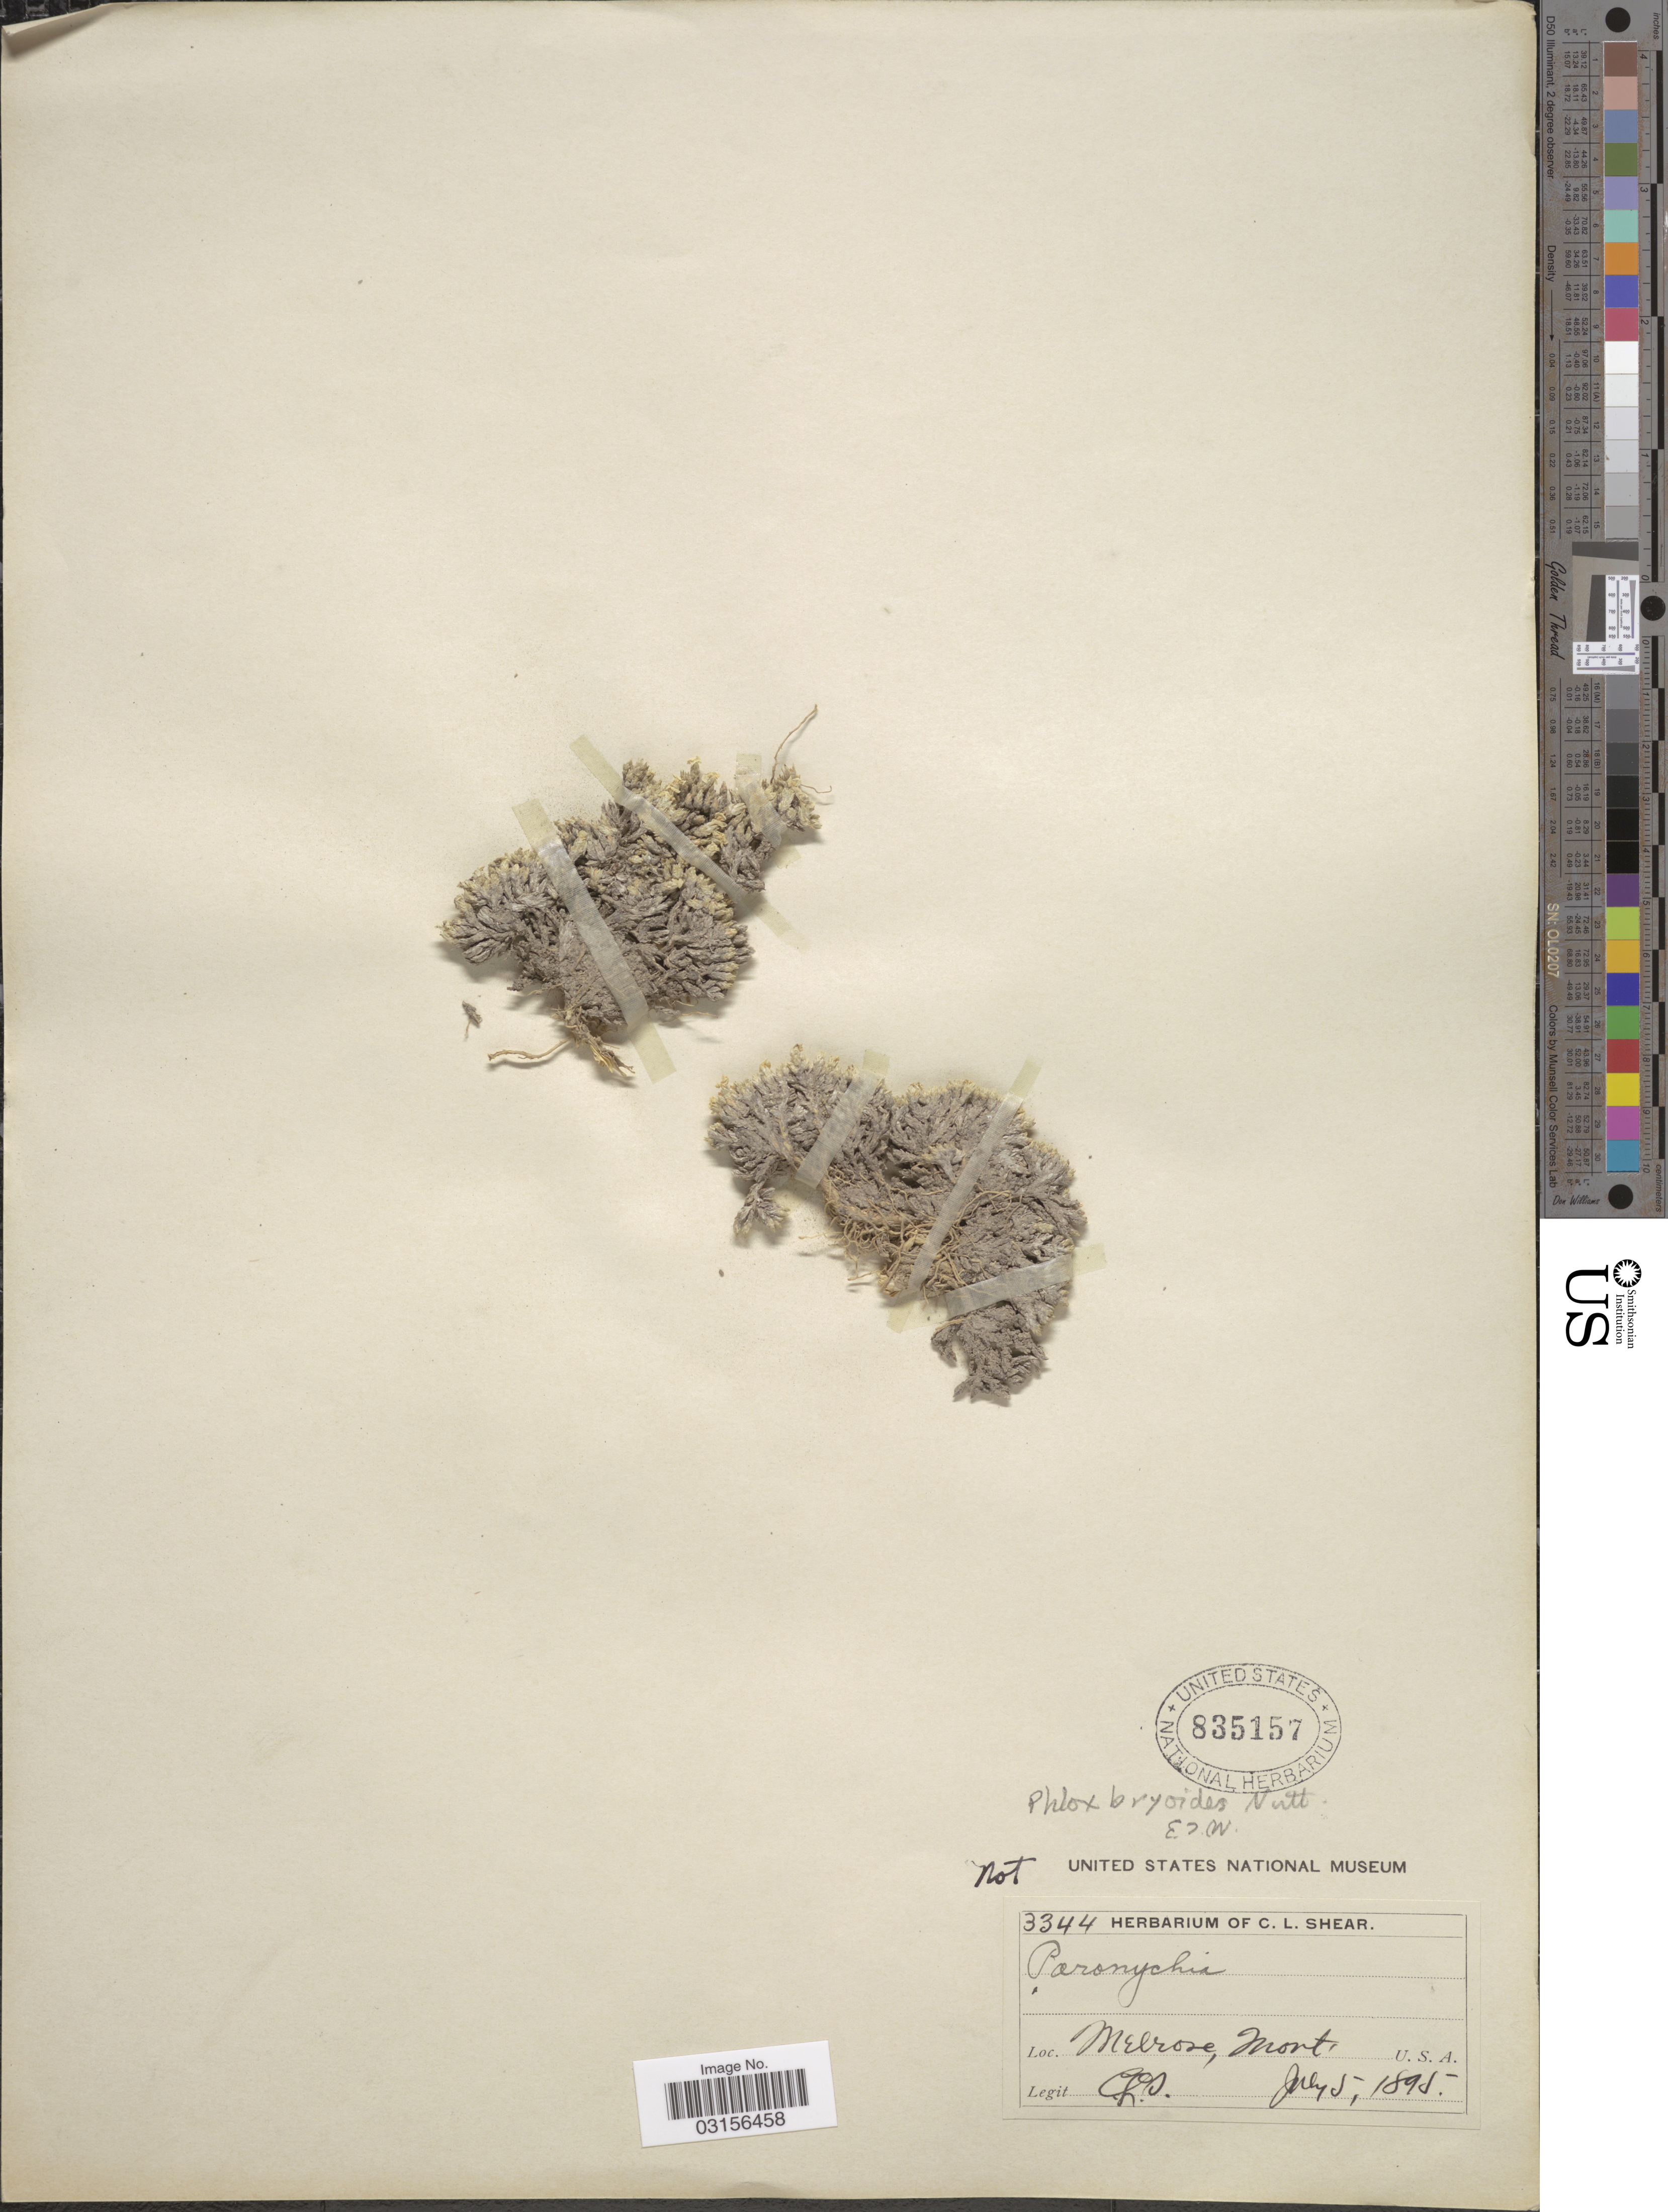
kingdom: Plantae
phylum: Tracheophyta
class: Magnoliopsida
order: Ericales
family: Polemoniaceae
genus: Phlox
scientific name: Phlox hoodii subsp. muscoides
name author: (Nutt.) Wherry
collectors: C. L. Shear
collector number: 3344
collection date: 1895-07-05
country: United States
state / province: Montana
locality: Melrose, Mont. U.S.A.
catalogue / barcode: US 835157